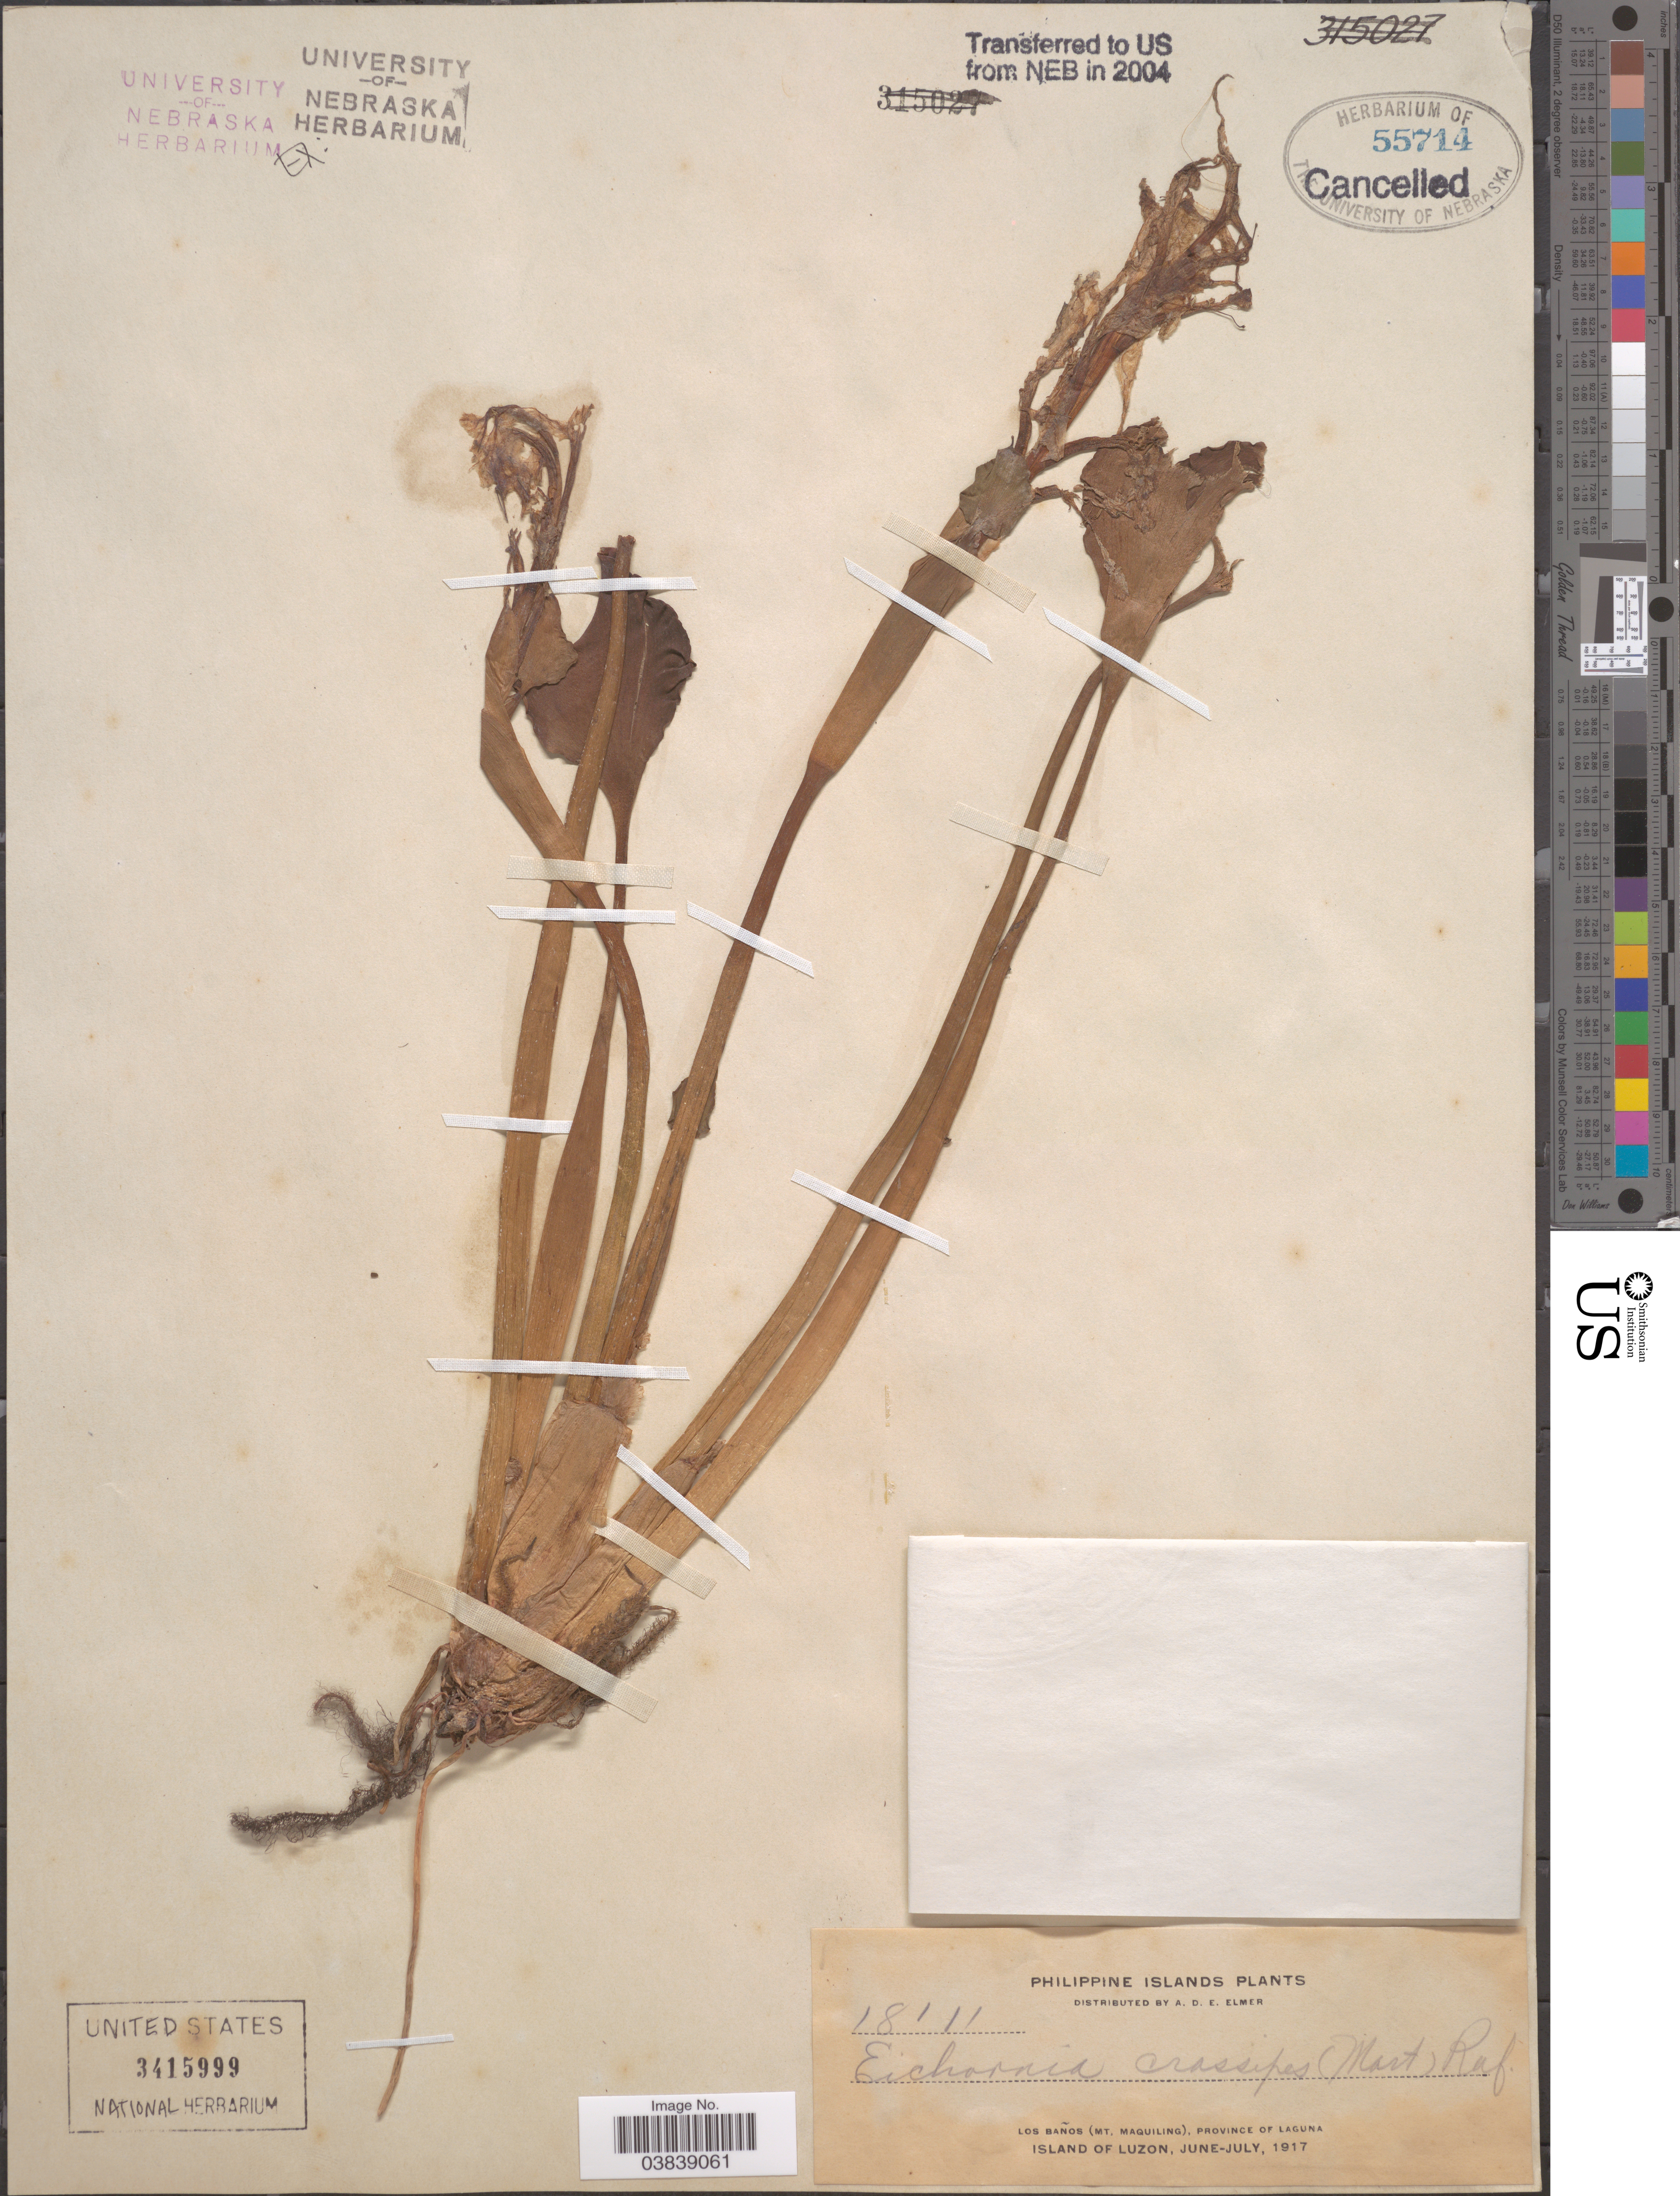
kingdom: Plantae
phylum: Tracheophyta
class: Liliopsida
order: Commelinales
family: Pontederiaceae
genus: Eichhornia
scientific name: Eichhornia crassipes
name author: (Mart.) Solms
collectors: A. D. E. Elmer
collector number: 18111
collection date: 1917-06/1917-07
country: Philippines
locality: Los Baños (Mt. Maquiling), Province of Laguna. Island of Luzon.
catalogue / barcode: US 3415999